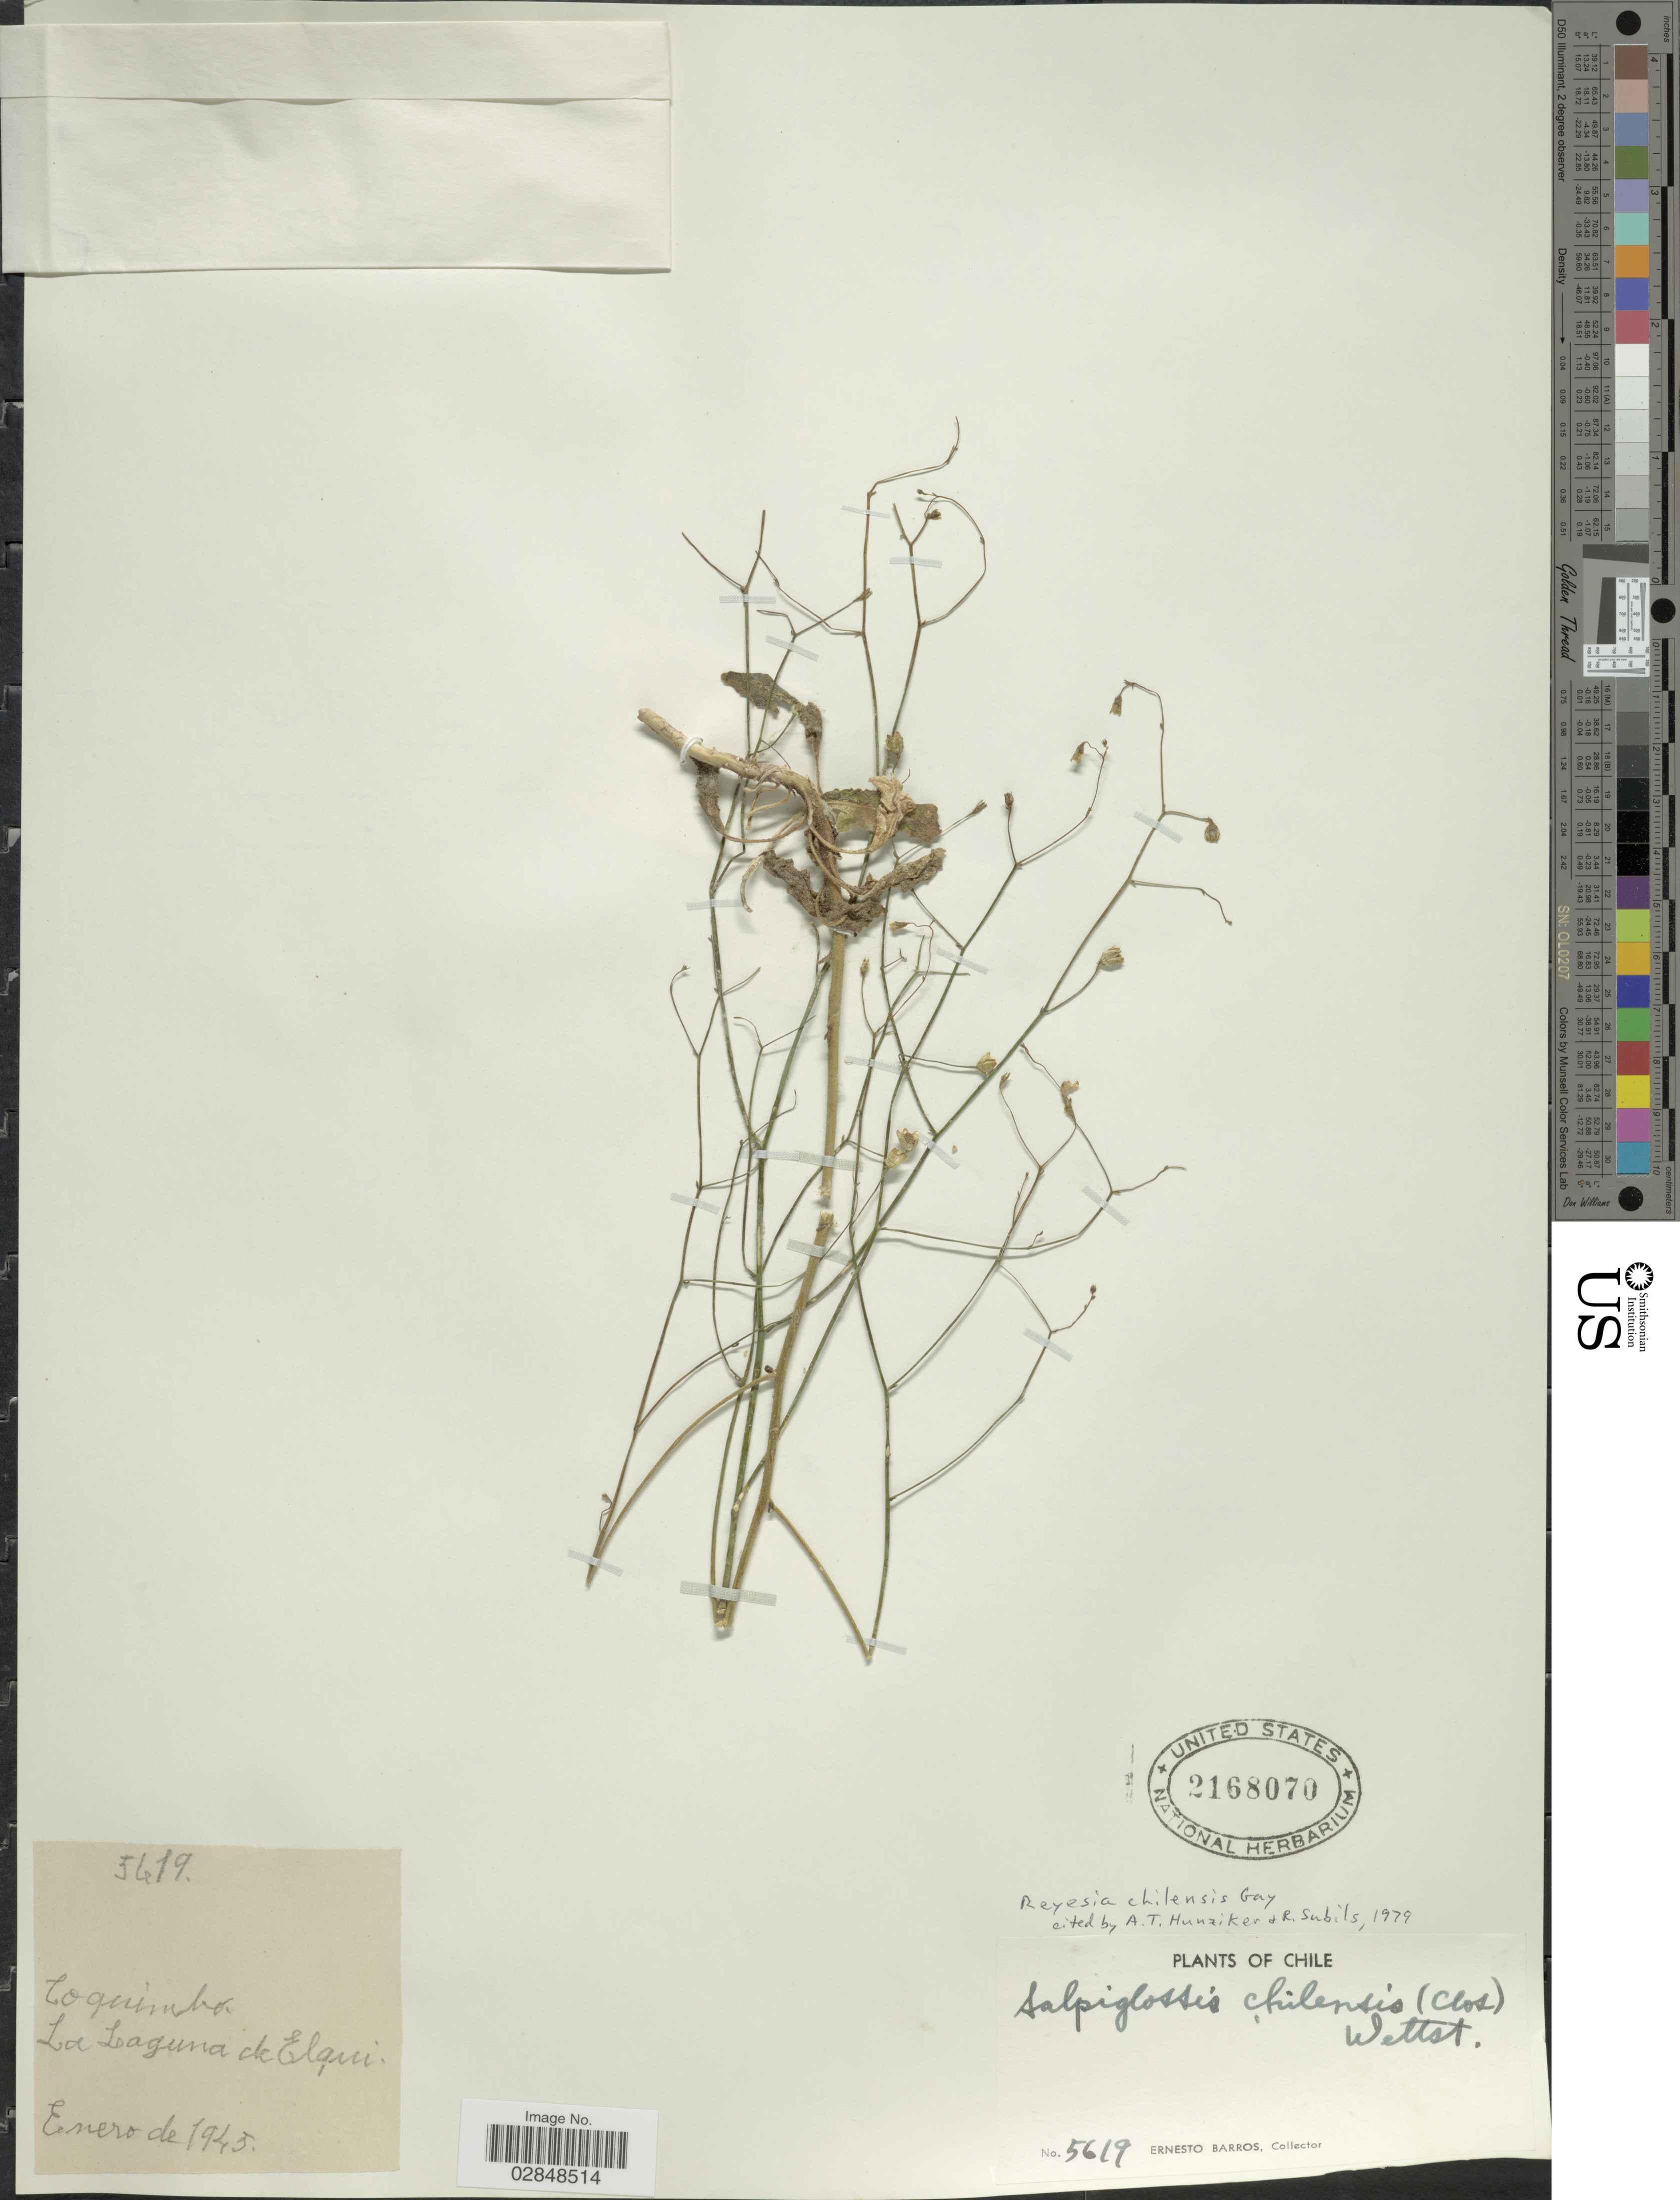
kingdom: Plantae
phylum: Tracheophyta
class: Magnoliopsida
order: Solanales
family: Solanaceae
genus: Reyesia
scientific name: Reyesia chilensis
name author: Gay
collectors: E. Barros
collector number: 5619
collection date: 1945-01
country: Chile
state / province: Coquimbo (IV)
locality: La Laguna de Elqui.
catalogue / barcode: US 2168070